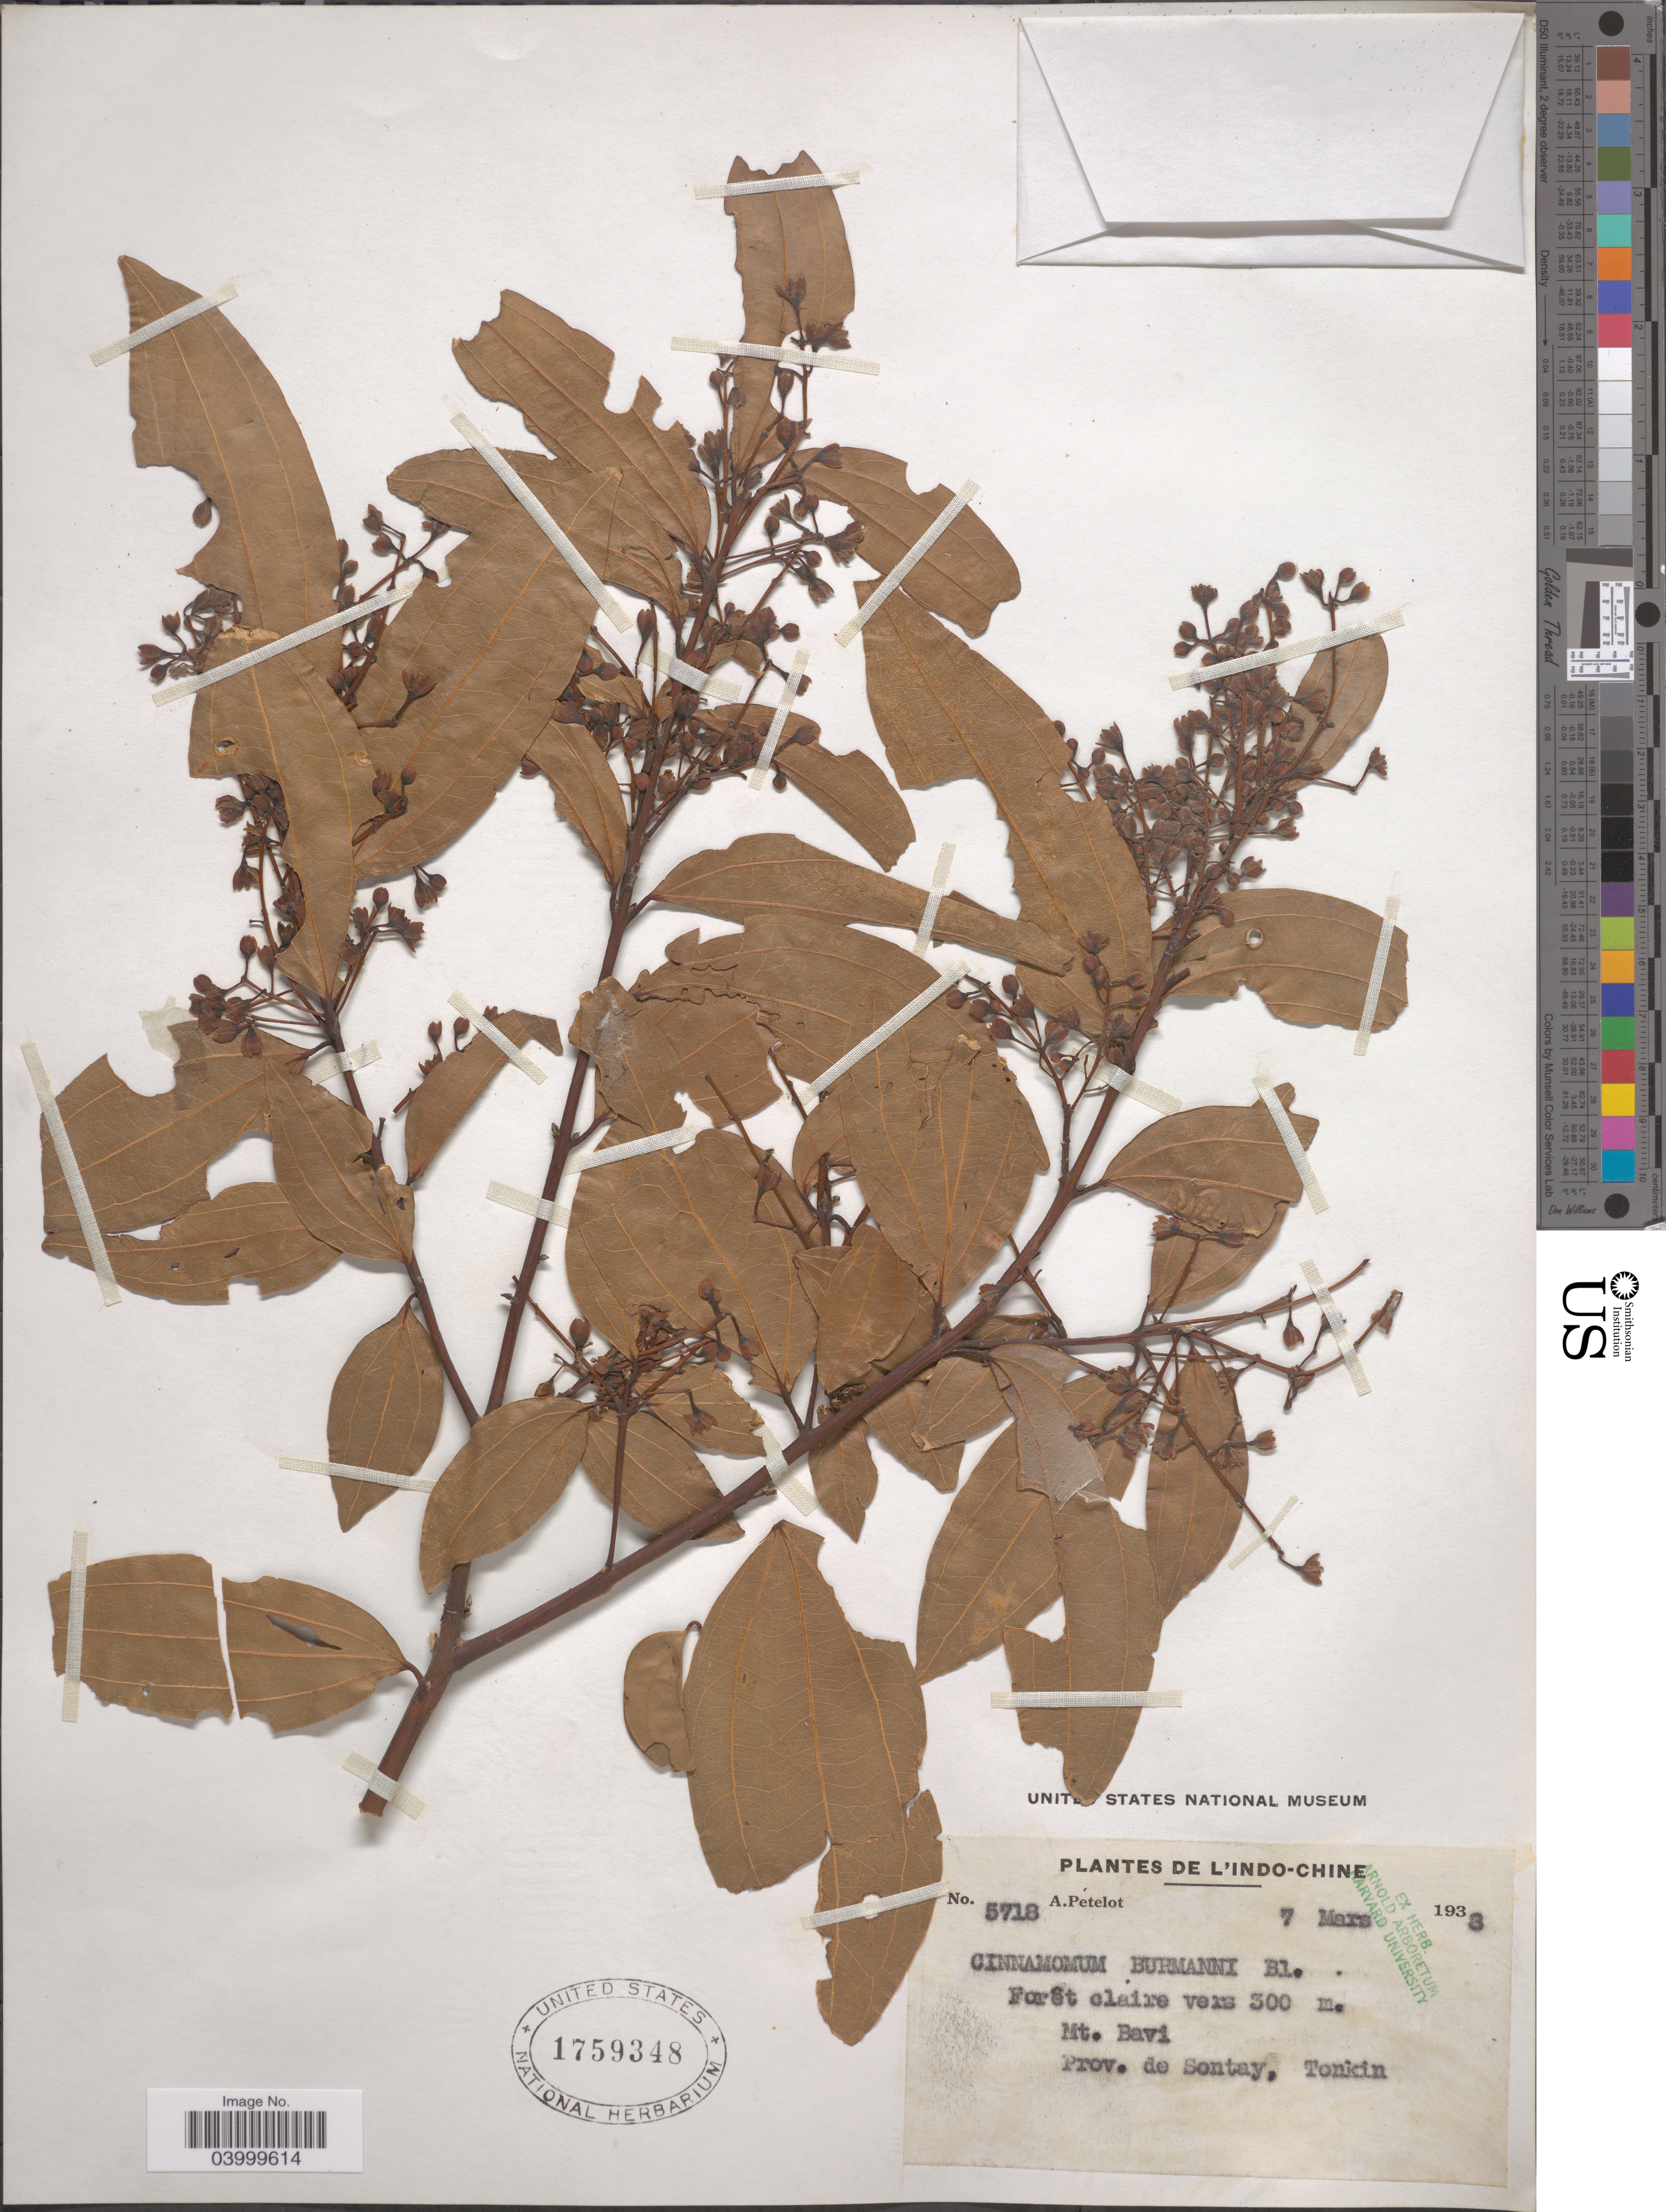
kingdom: Plantae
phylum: Tracheophyta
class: Magnoliopsida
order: Laurales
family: Lauraceae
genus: Cinnamomum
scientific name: Cinnamomum burmannii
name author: (Nees & T. Nees) Blume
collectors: A. Petelot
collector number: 5718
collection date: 1933-03-07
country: Vietnam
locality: L'Indo-Chine. Forêt claire. Mt. Bavi. Prov. de Sontay, Tonkin.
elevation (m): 300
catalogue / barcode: US 1759348